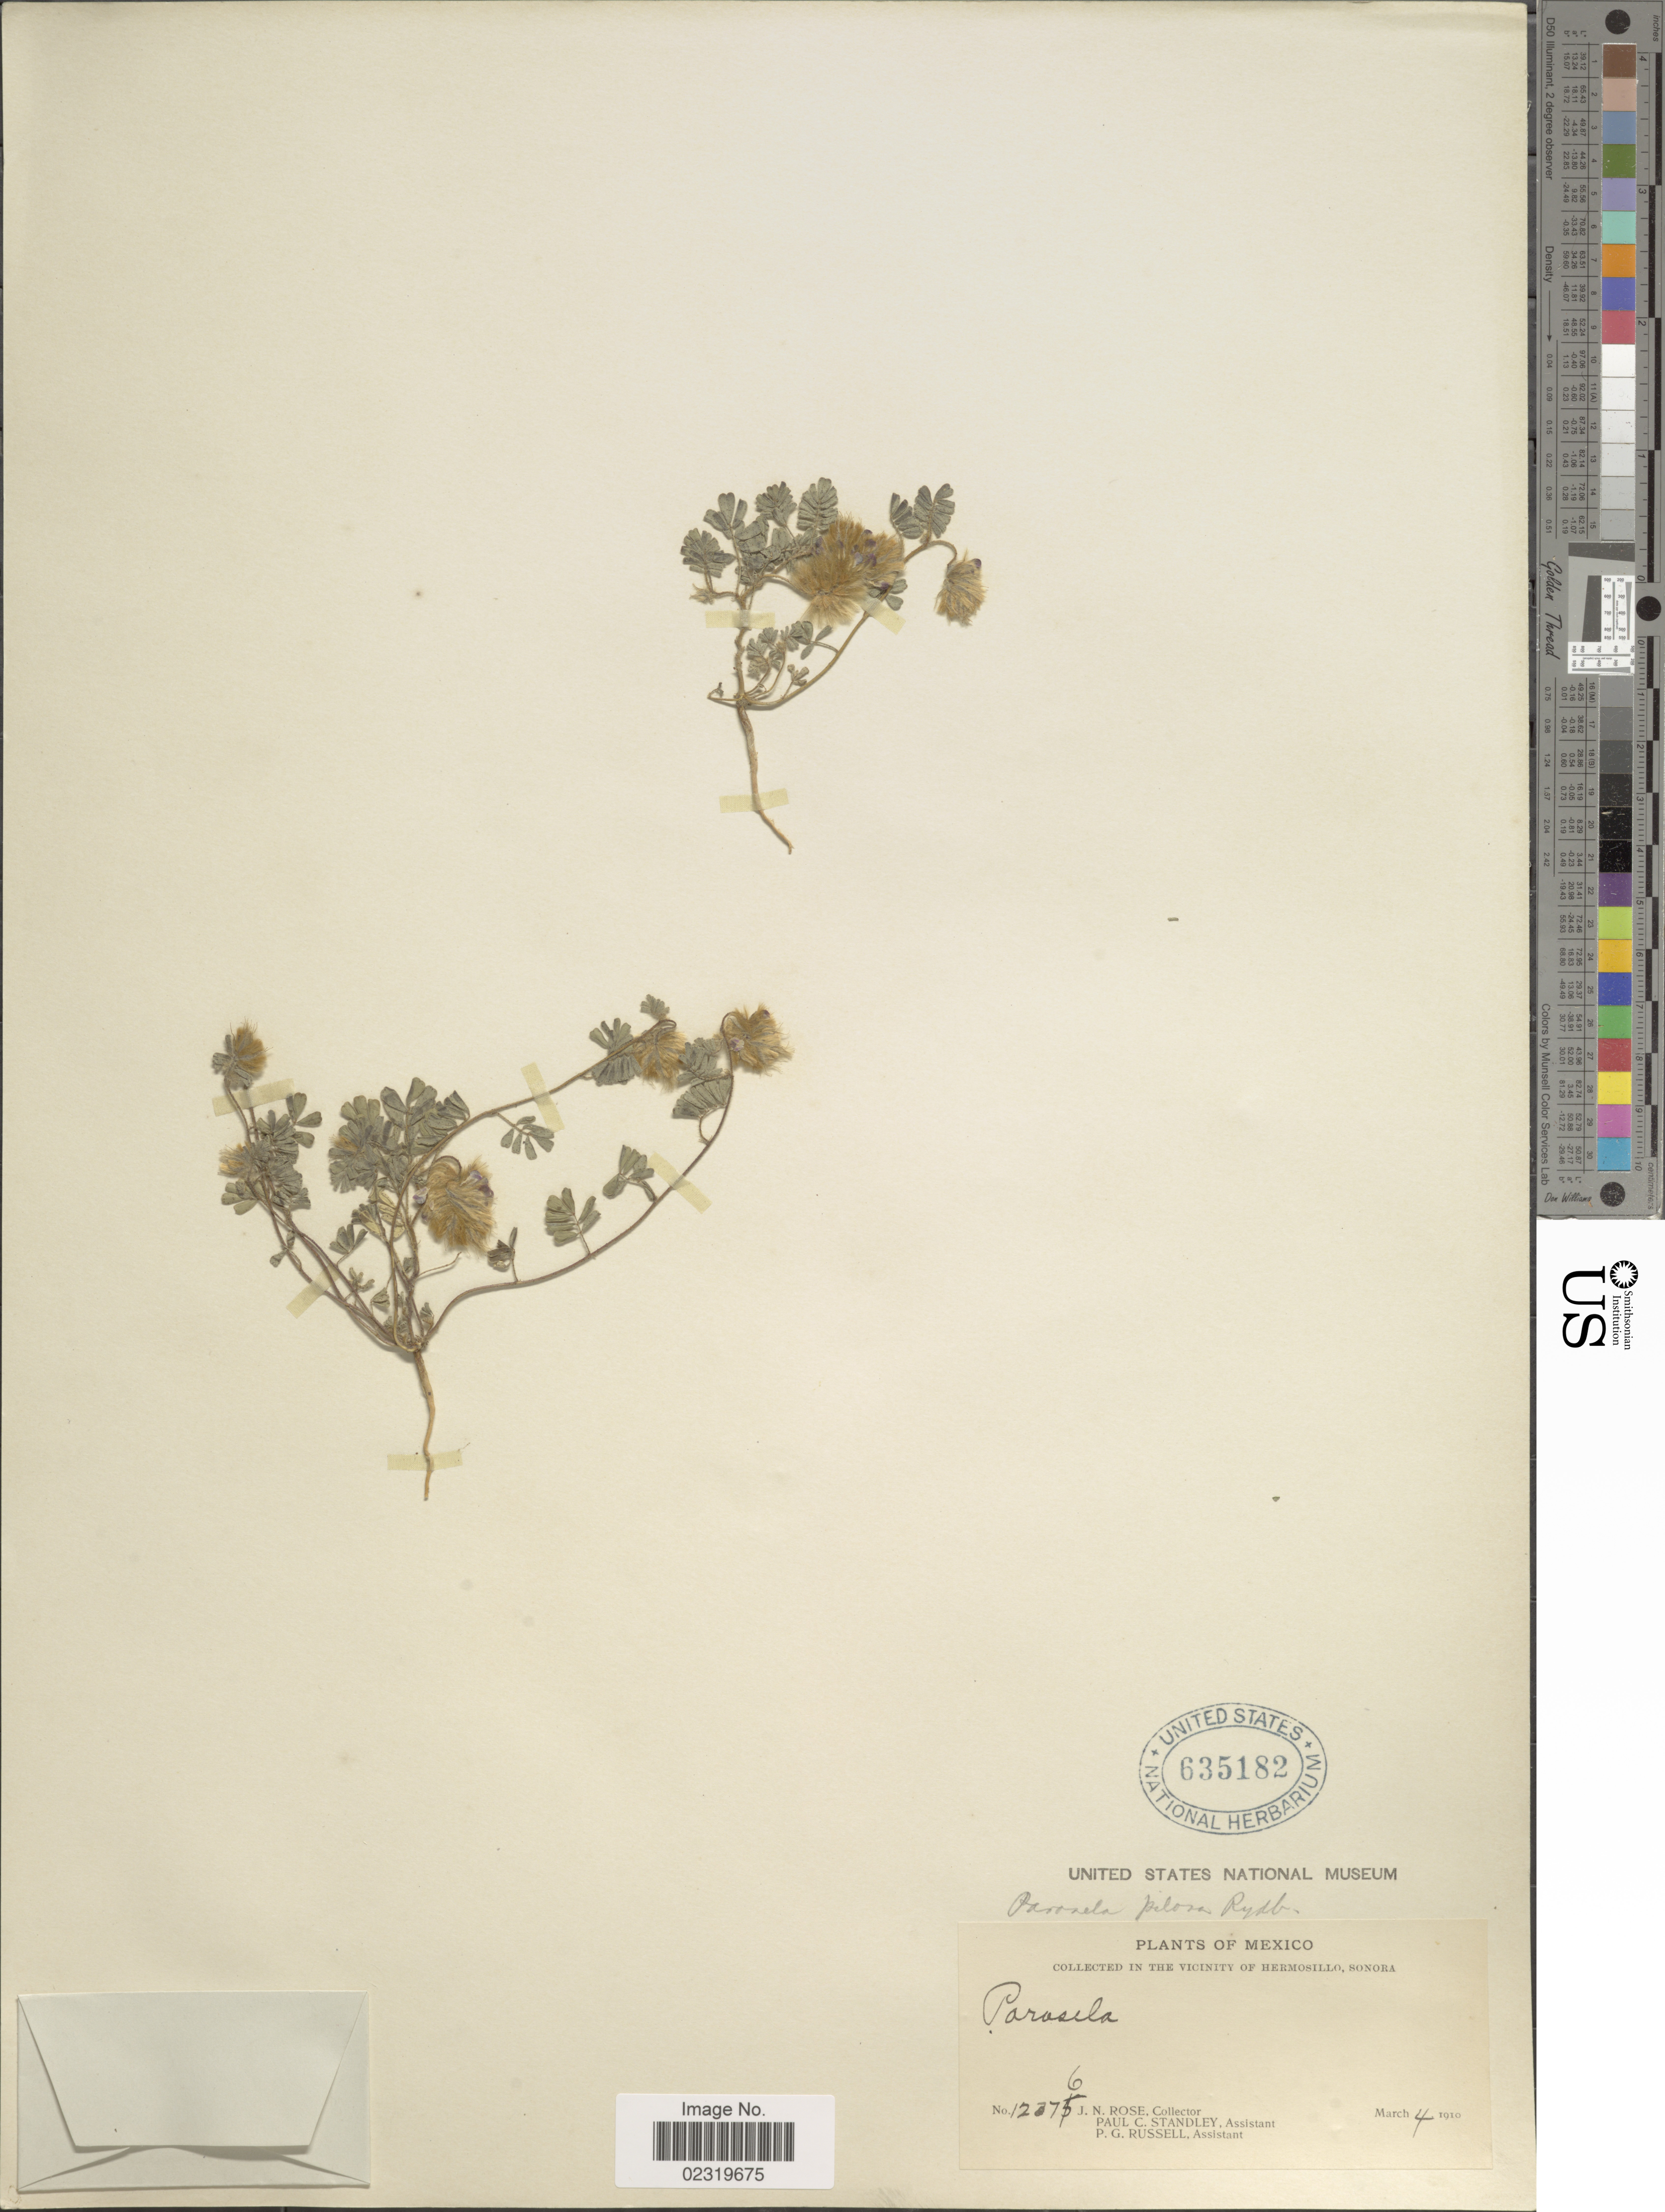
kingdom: Plantae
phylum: Tracheophyta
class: Magnoliopsida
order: Fabales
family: Fabaceae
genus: Dalea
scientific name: Dalea mollis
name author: Benth.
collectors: J. N. Rose, P. C. Standley & P. G. Russell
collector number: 12376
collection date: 1910-03-04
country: Mexico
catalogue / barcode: US 635182